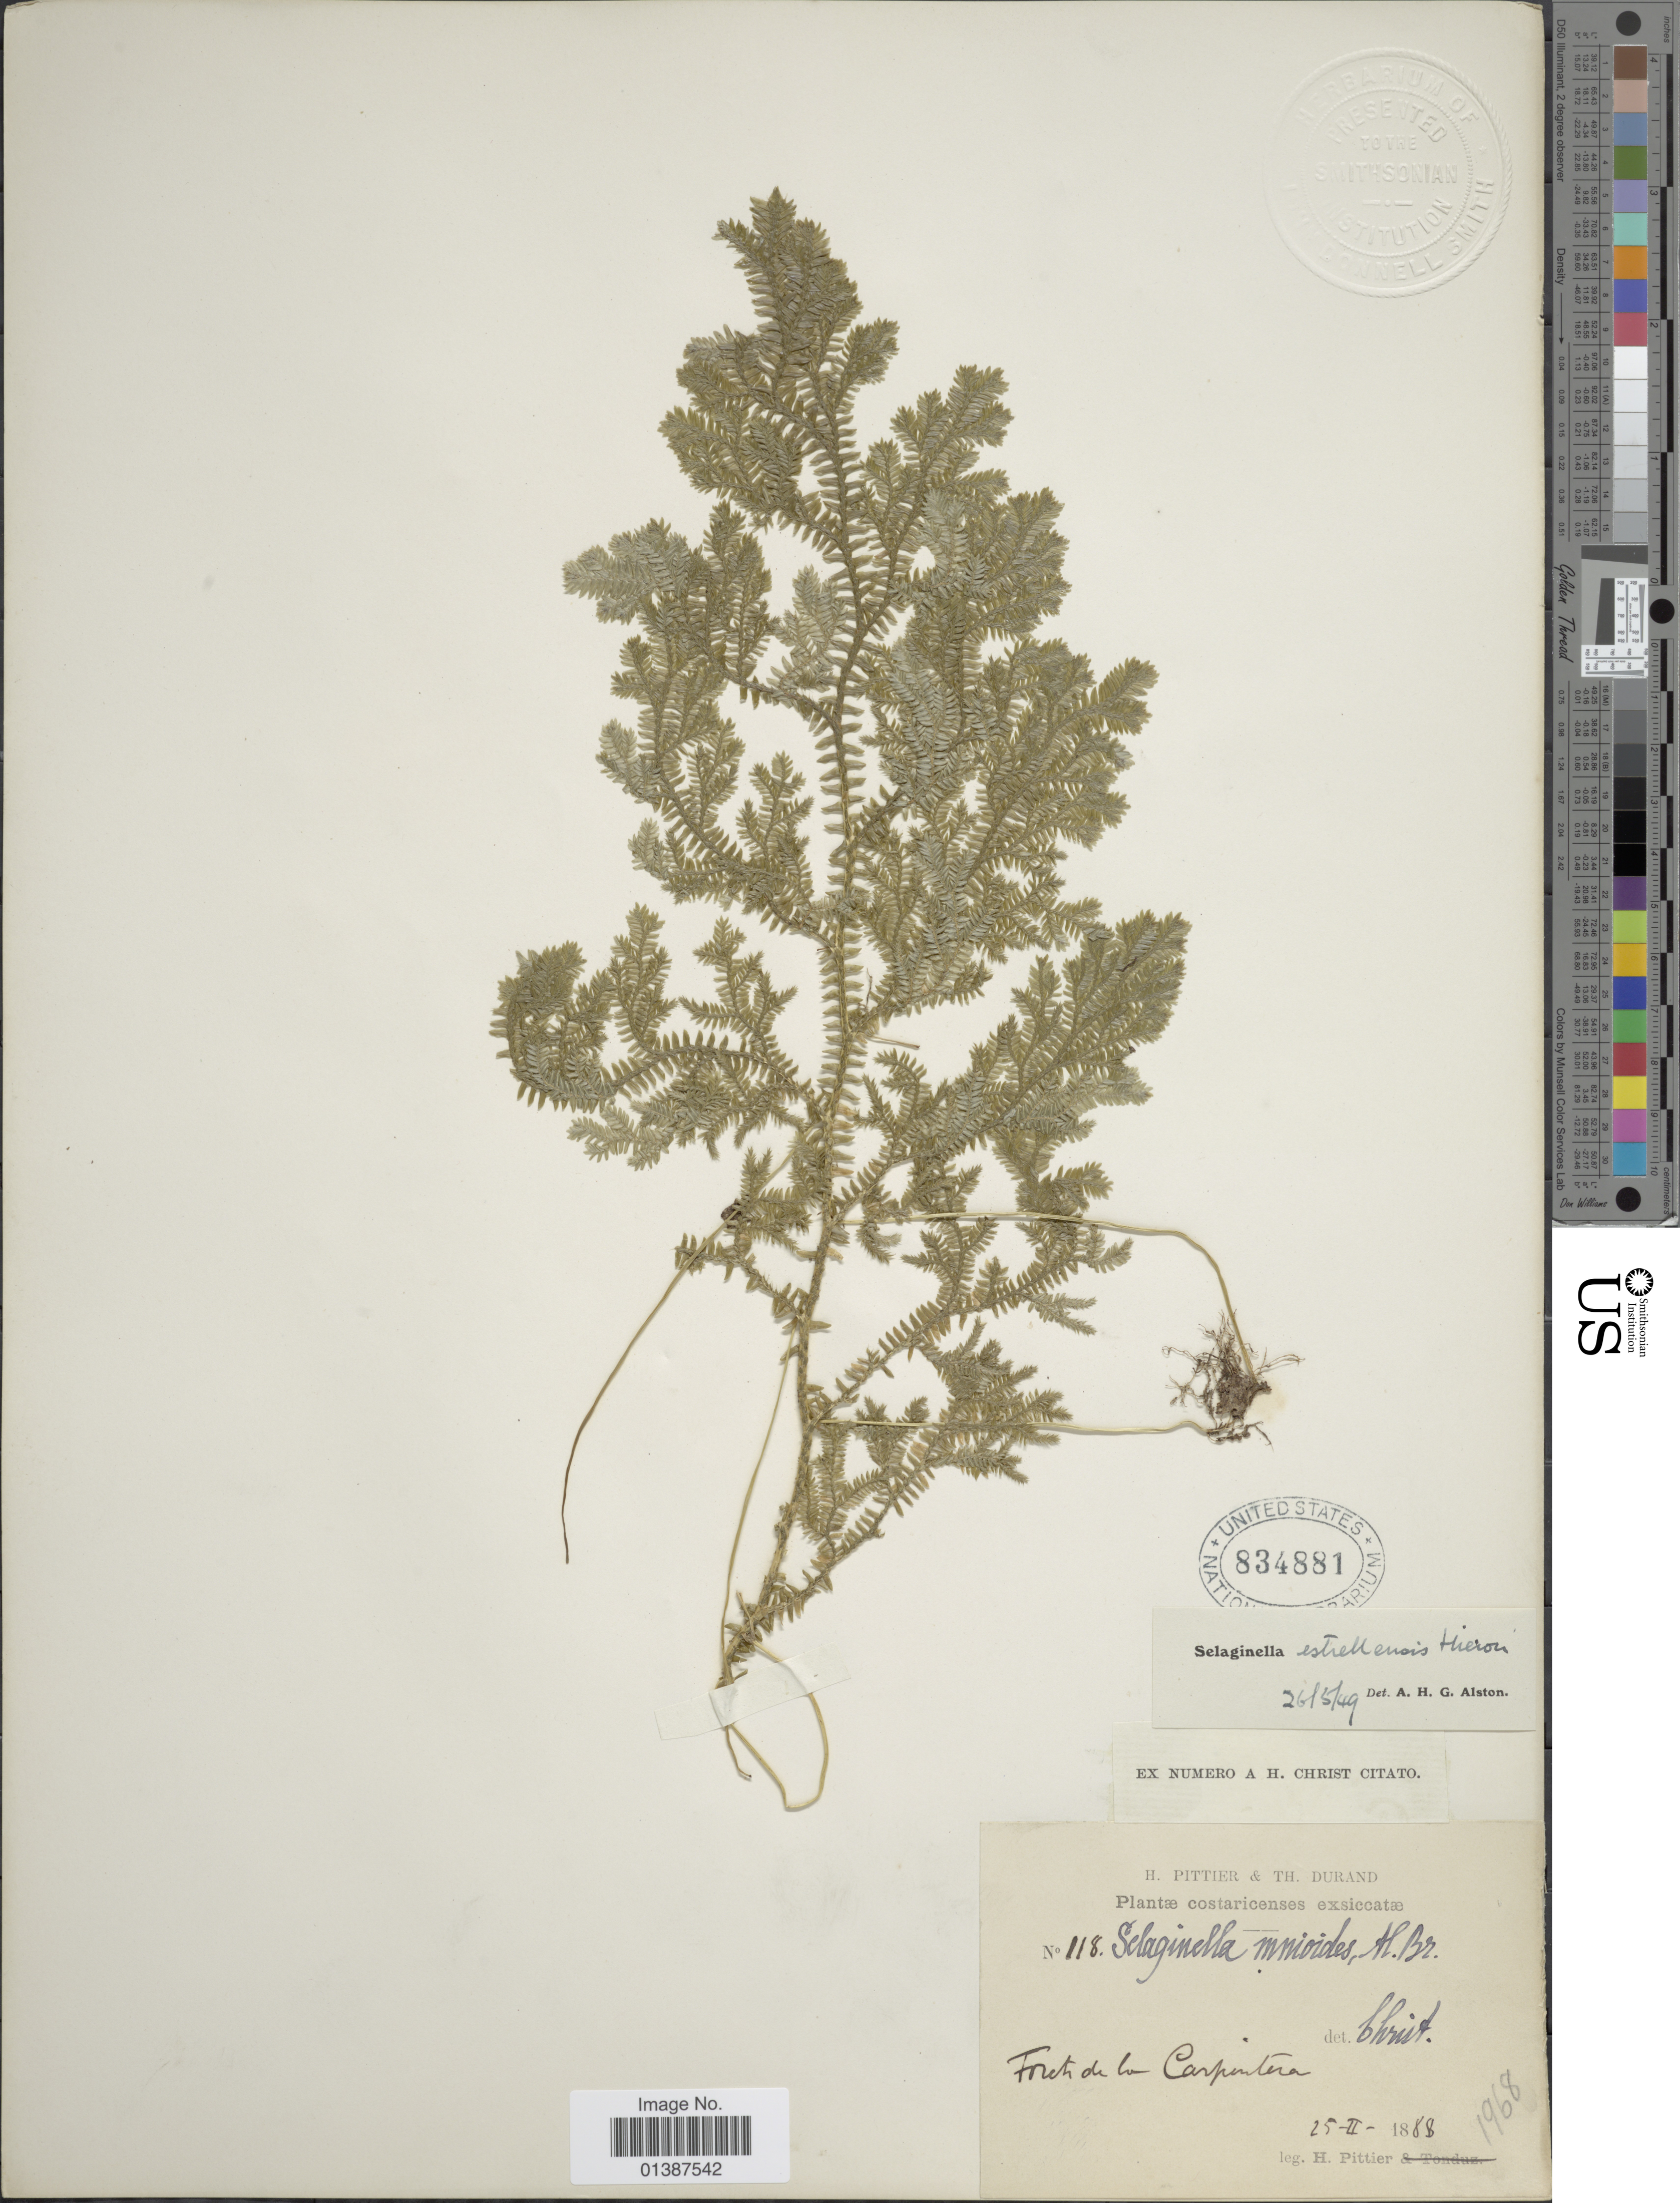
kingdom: Plantae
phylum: Tracheophyta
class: Lycopodiopsida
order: Selaginellales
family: Selaginellaceae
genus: Selaginella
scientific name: Selaginella estrellensis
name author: Hieron.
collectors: H. F. Pittier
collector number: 118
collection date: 1888-02-25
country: Costa Rica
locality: Foret de la Carpintera [forest of La Carpintera]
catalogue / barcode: US 834881